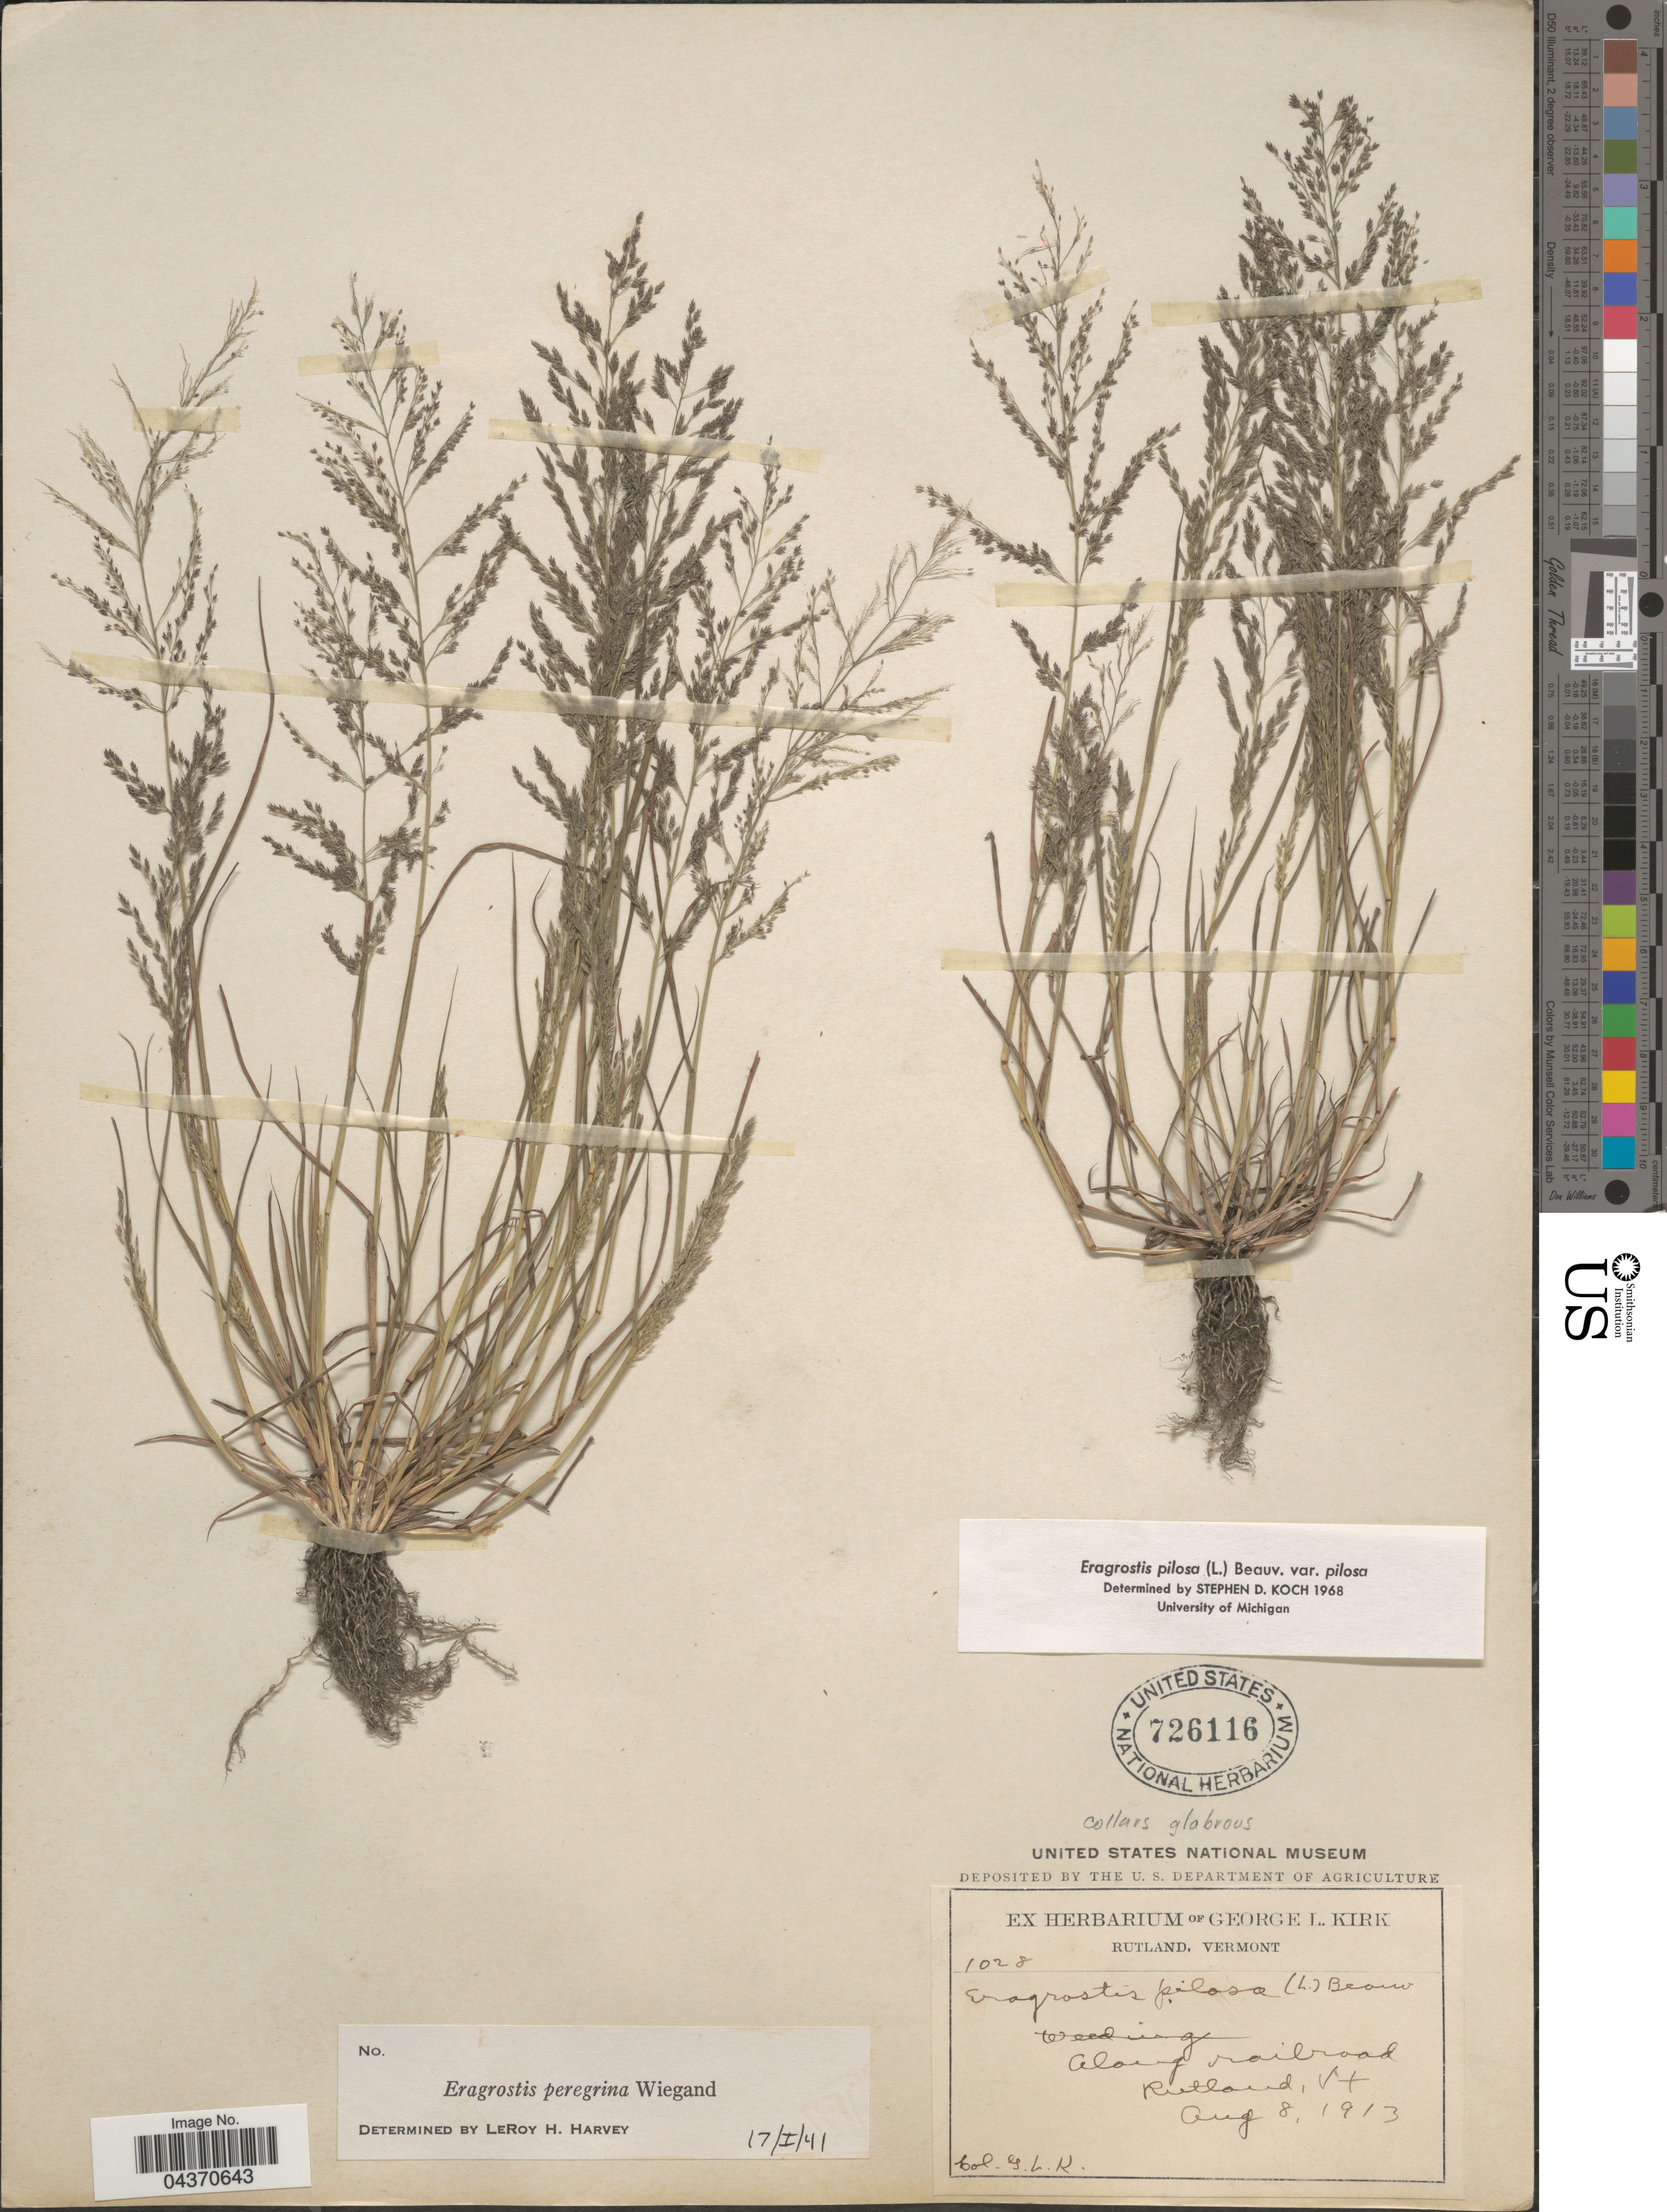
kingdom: Plantae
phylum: Tracheophyta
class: Liliopsida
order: Poales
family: Poaceae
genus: Eragrostis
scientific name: Eragrostis pilosa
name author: (L.) P. Beauv.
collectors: G. Kirk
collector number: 1028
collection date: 1913-08-08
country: United States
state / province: Vermont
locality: Along railroad. Rutland.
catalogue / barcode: US 726116